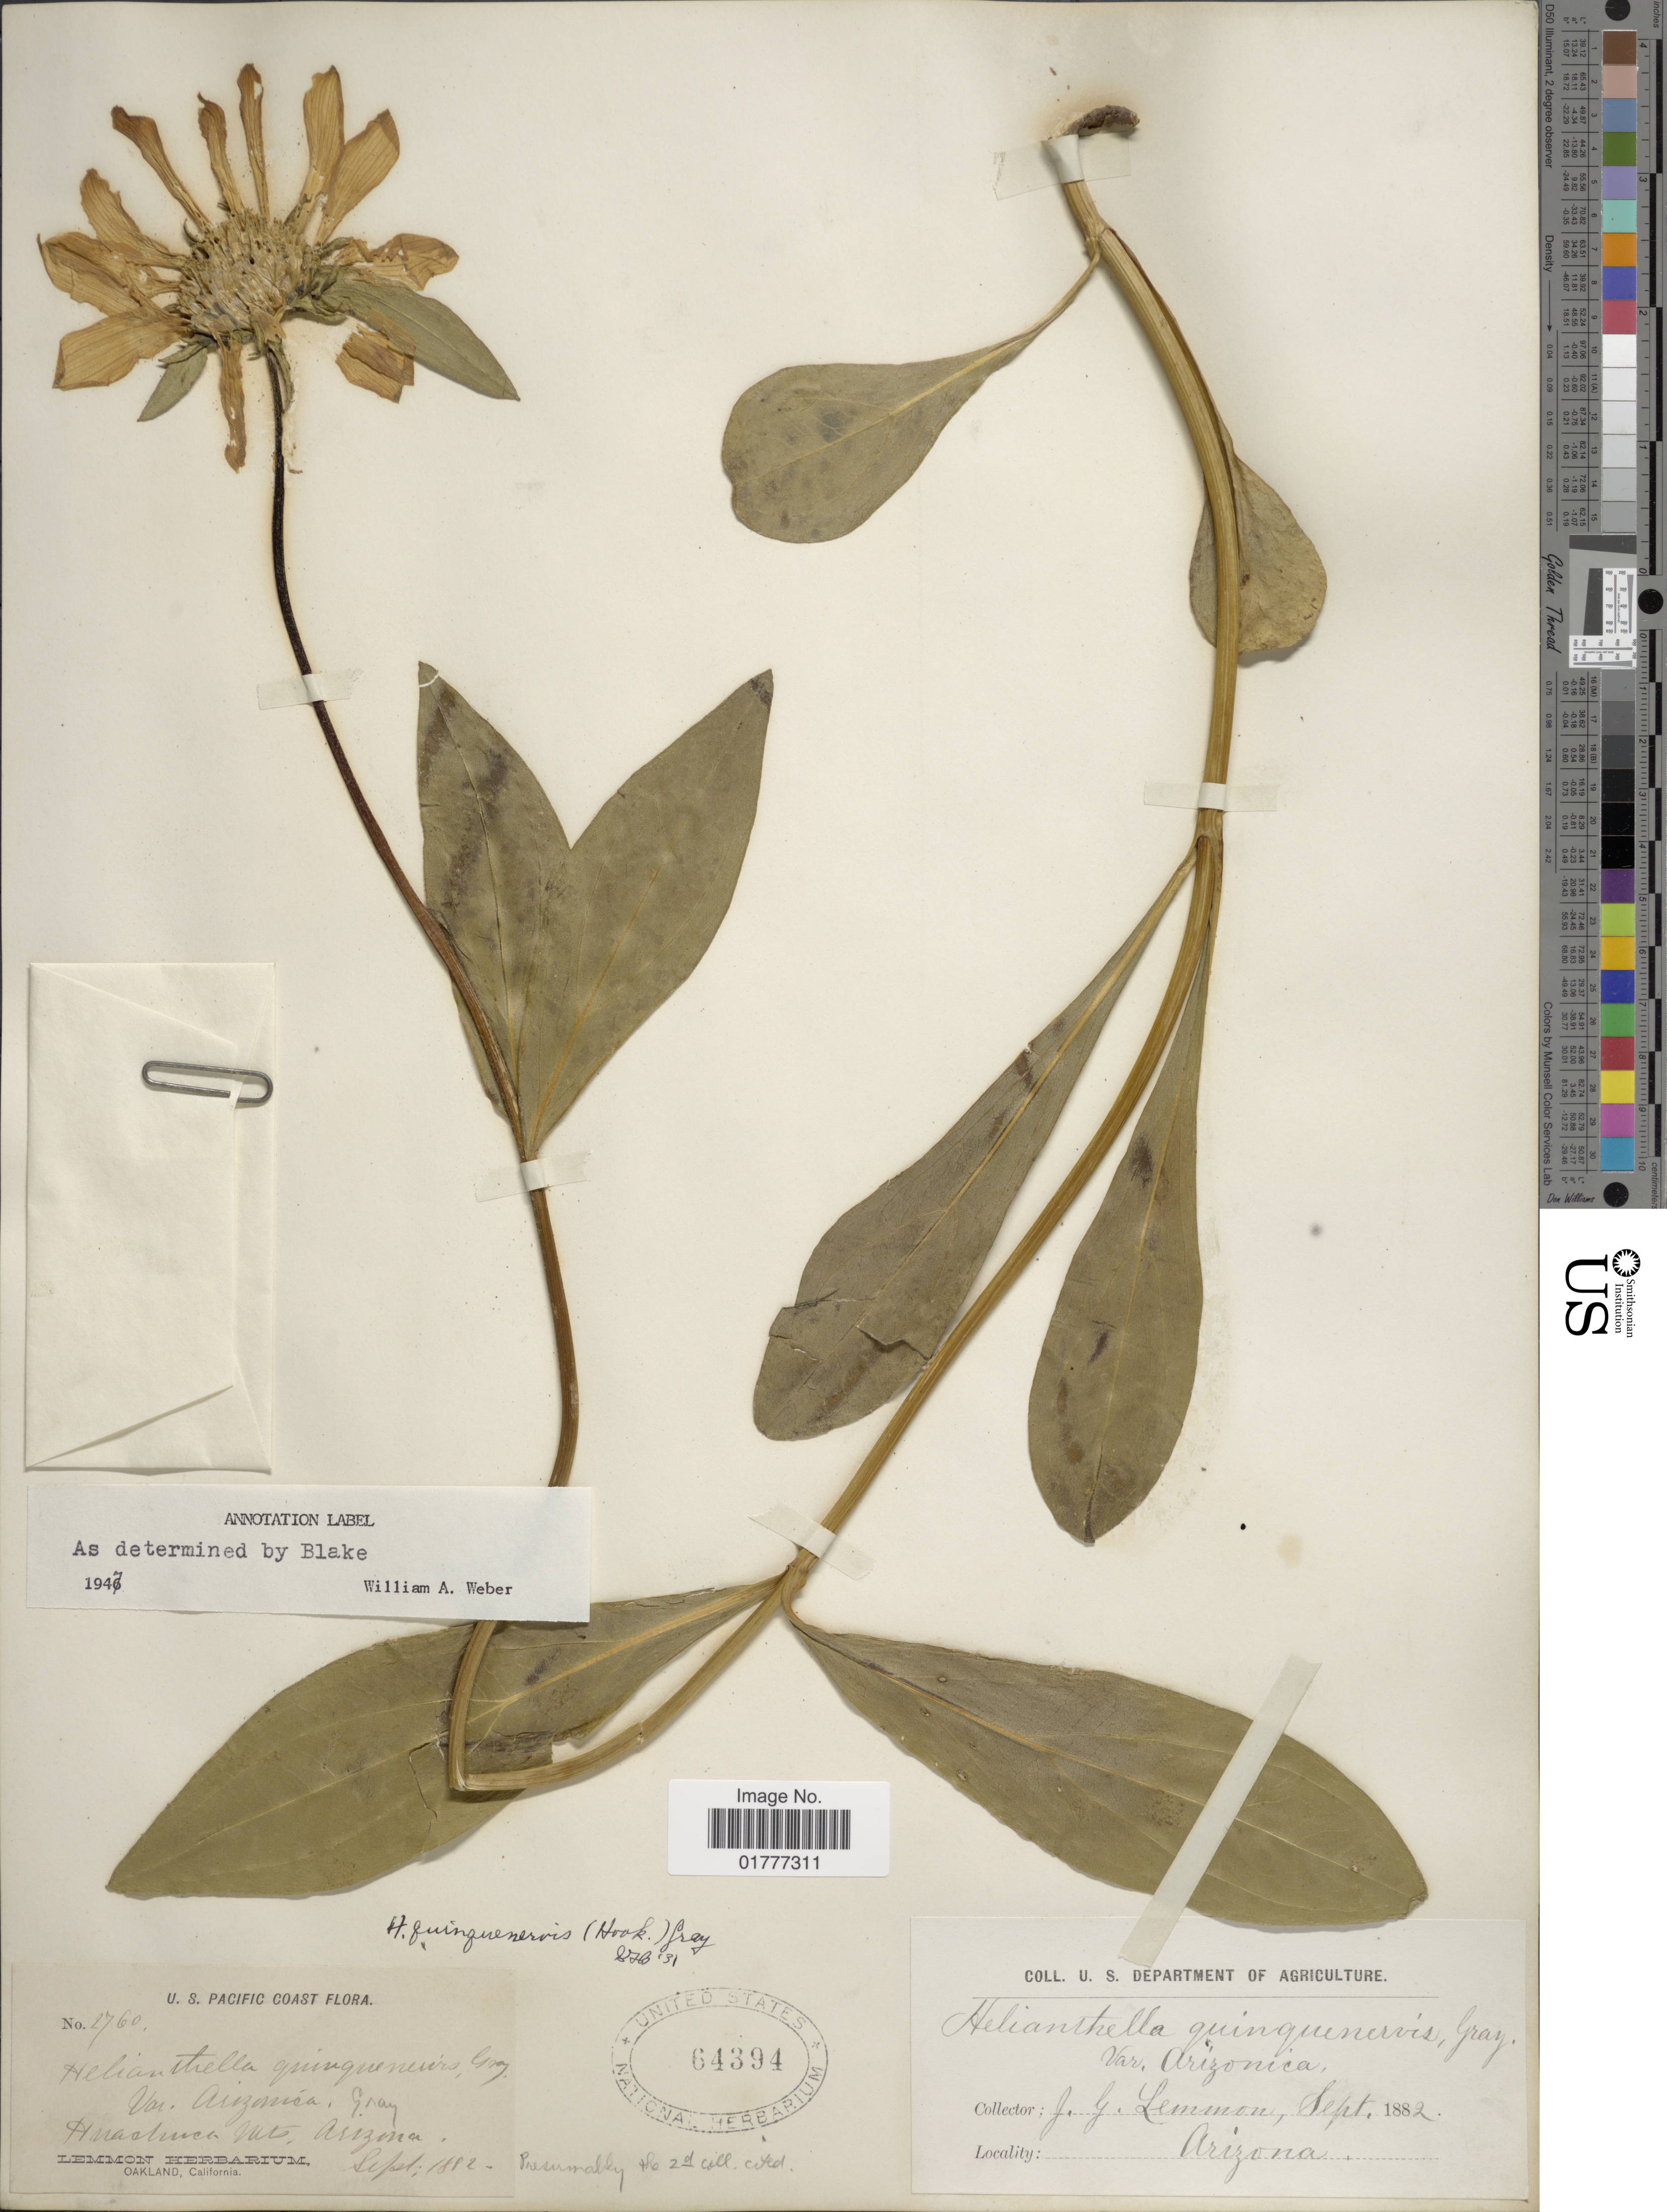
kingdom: Plantae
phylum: Tracheophyta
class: Magnoliopsida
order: Asterales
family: Asteraceae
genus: Helianthella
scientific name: Helianthella quinquenervis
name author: (Hook.) A. Gray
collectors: J. Lemmon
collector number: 2760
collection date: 1882-09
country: United States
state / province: Arizona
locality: U.S. Pacific Coast, Huachuca Mts.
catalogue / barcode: US 64394